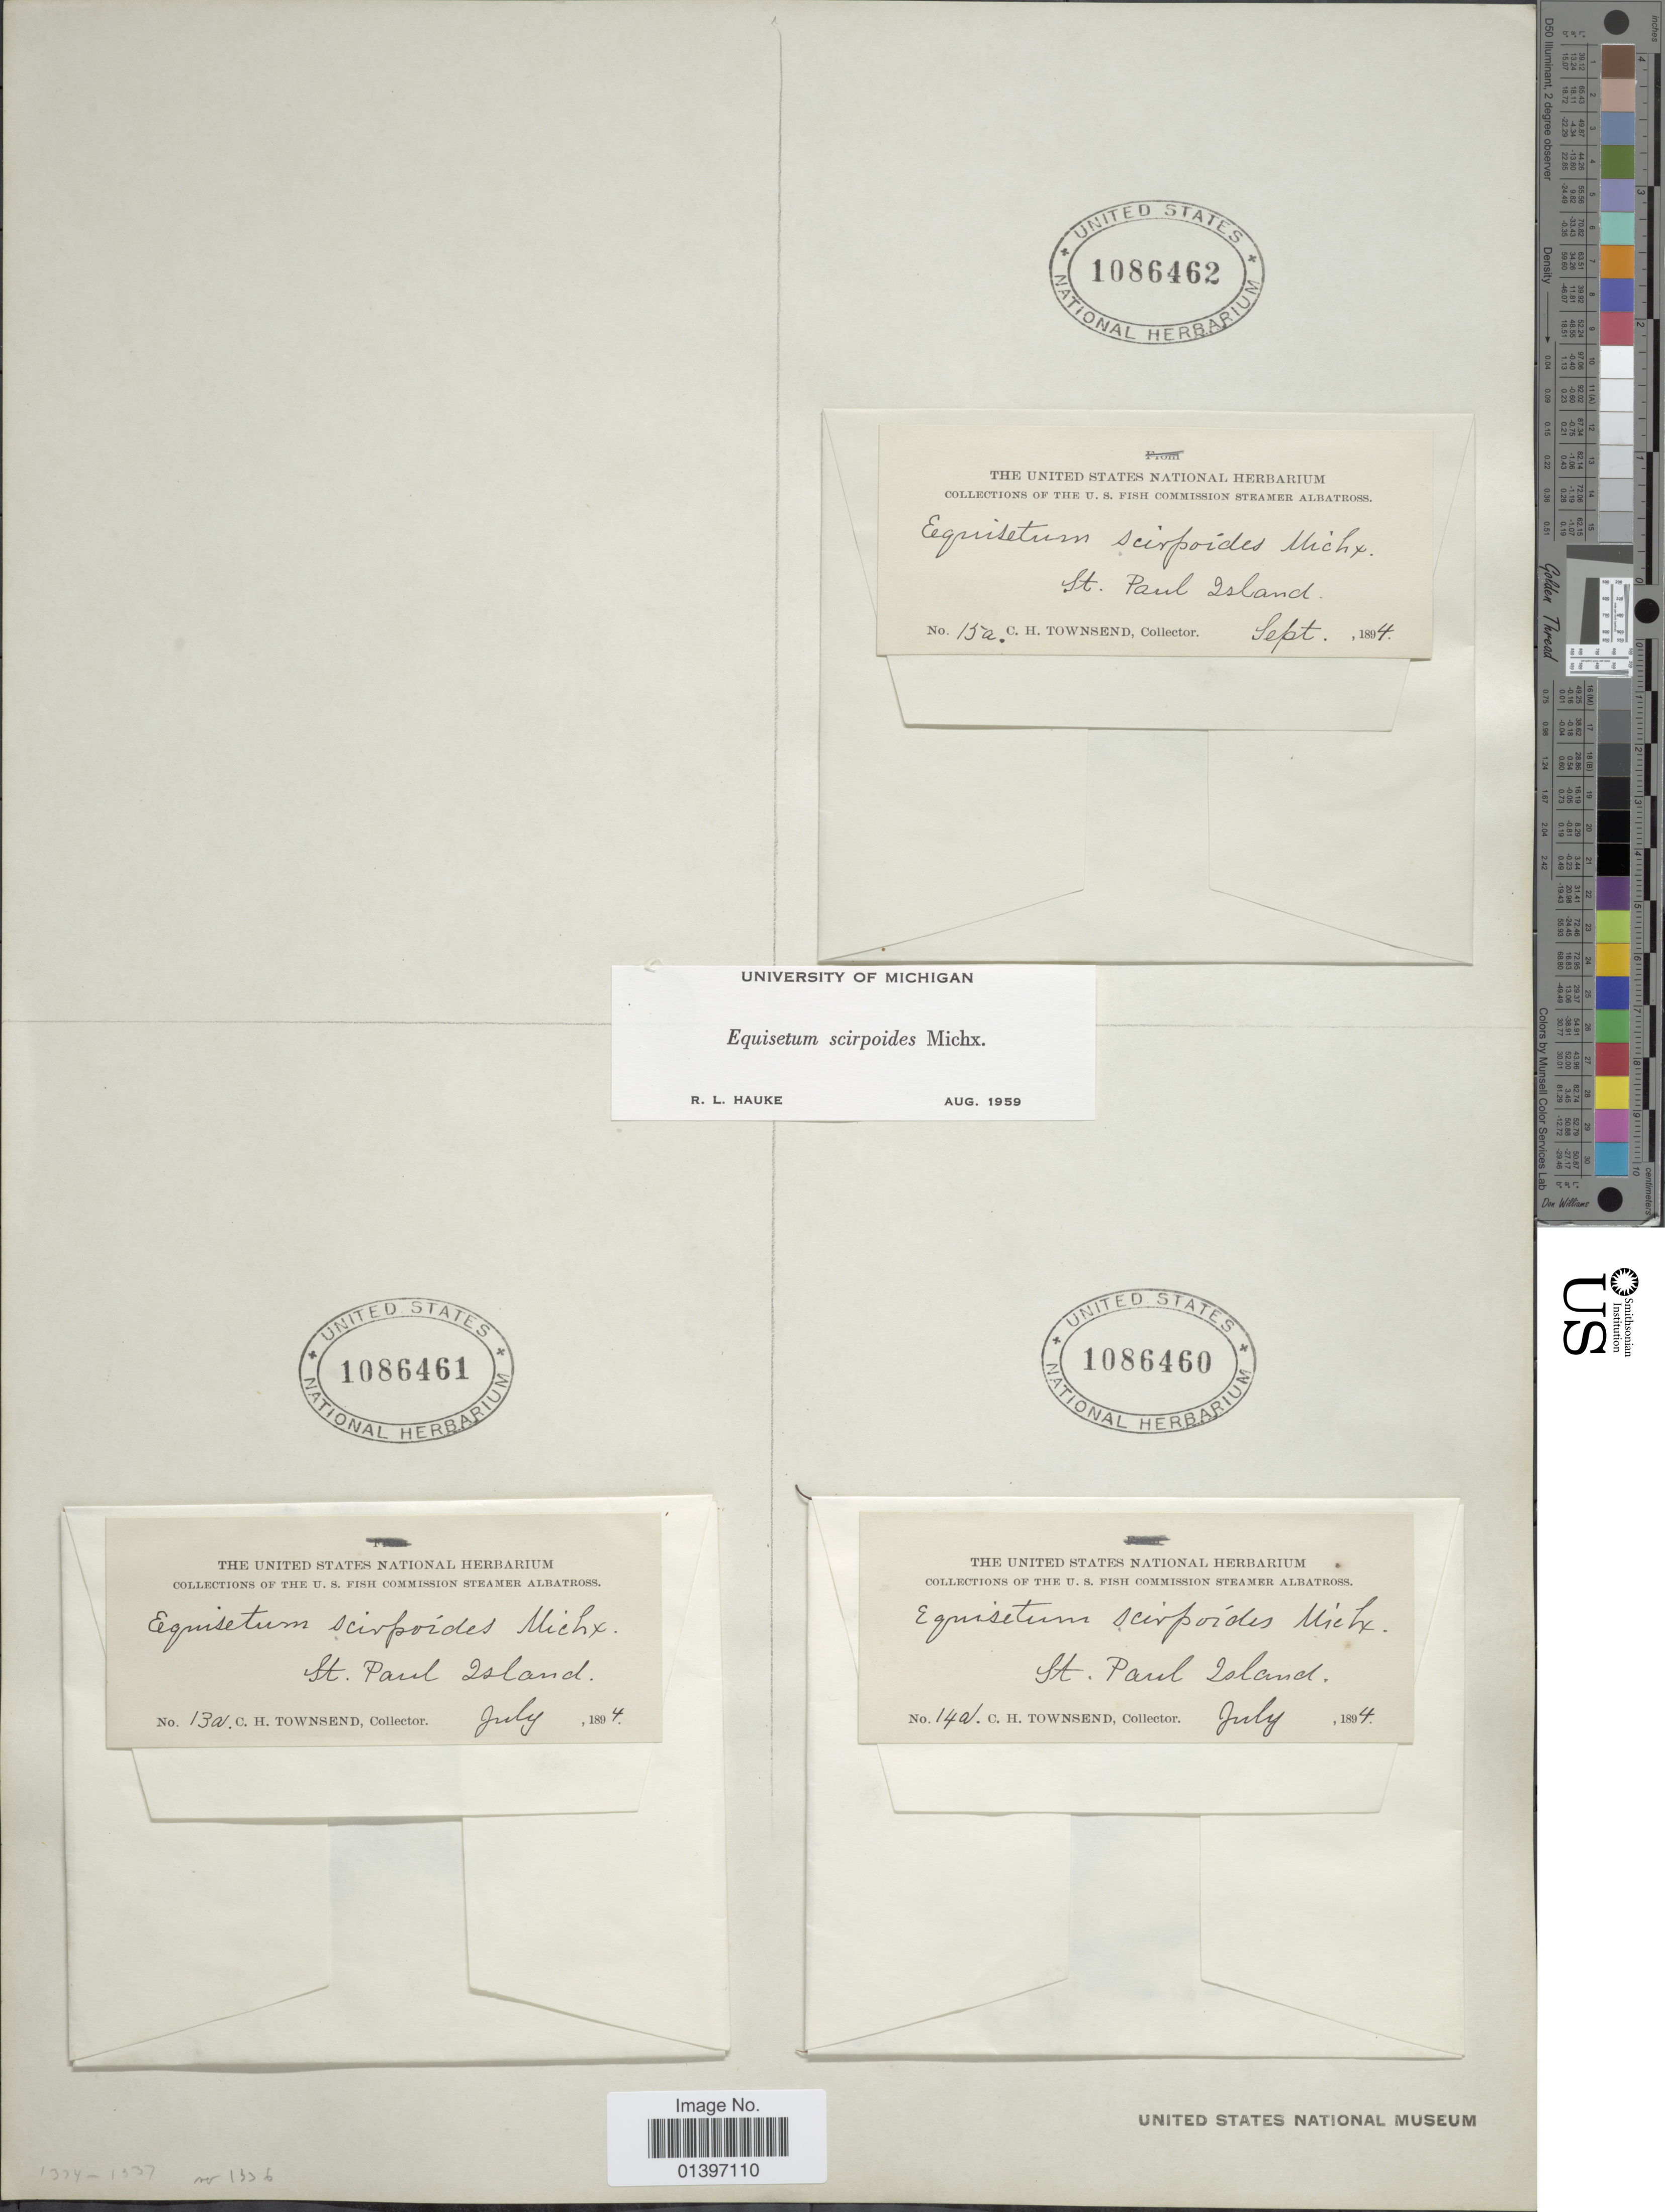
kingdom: Plantae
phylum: Tracheophyta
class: Polypodiopsida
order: Equisetales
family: Equisetaceae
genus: Equisetum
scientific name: Equisetum scirpoides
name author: Michx.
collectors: C. H. Townsend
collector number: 14a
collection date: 1894-07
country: United States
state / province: Alaska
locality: St, Paul Island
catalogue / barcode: US 1086460